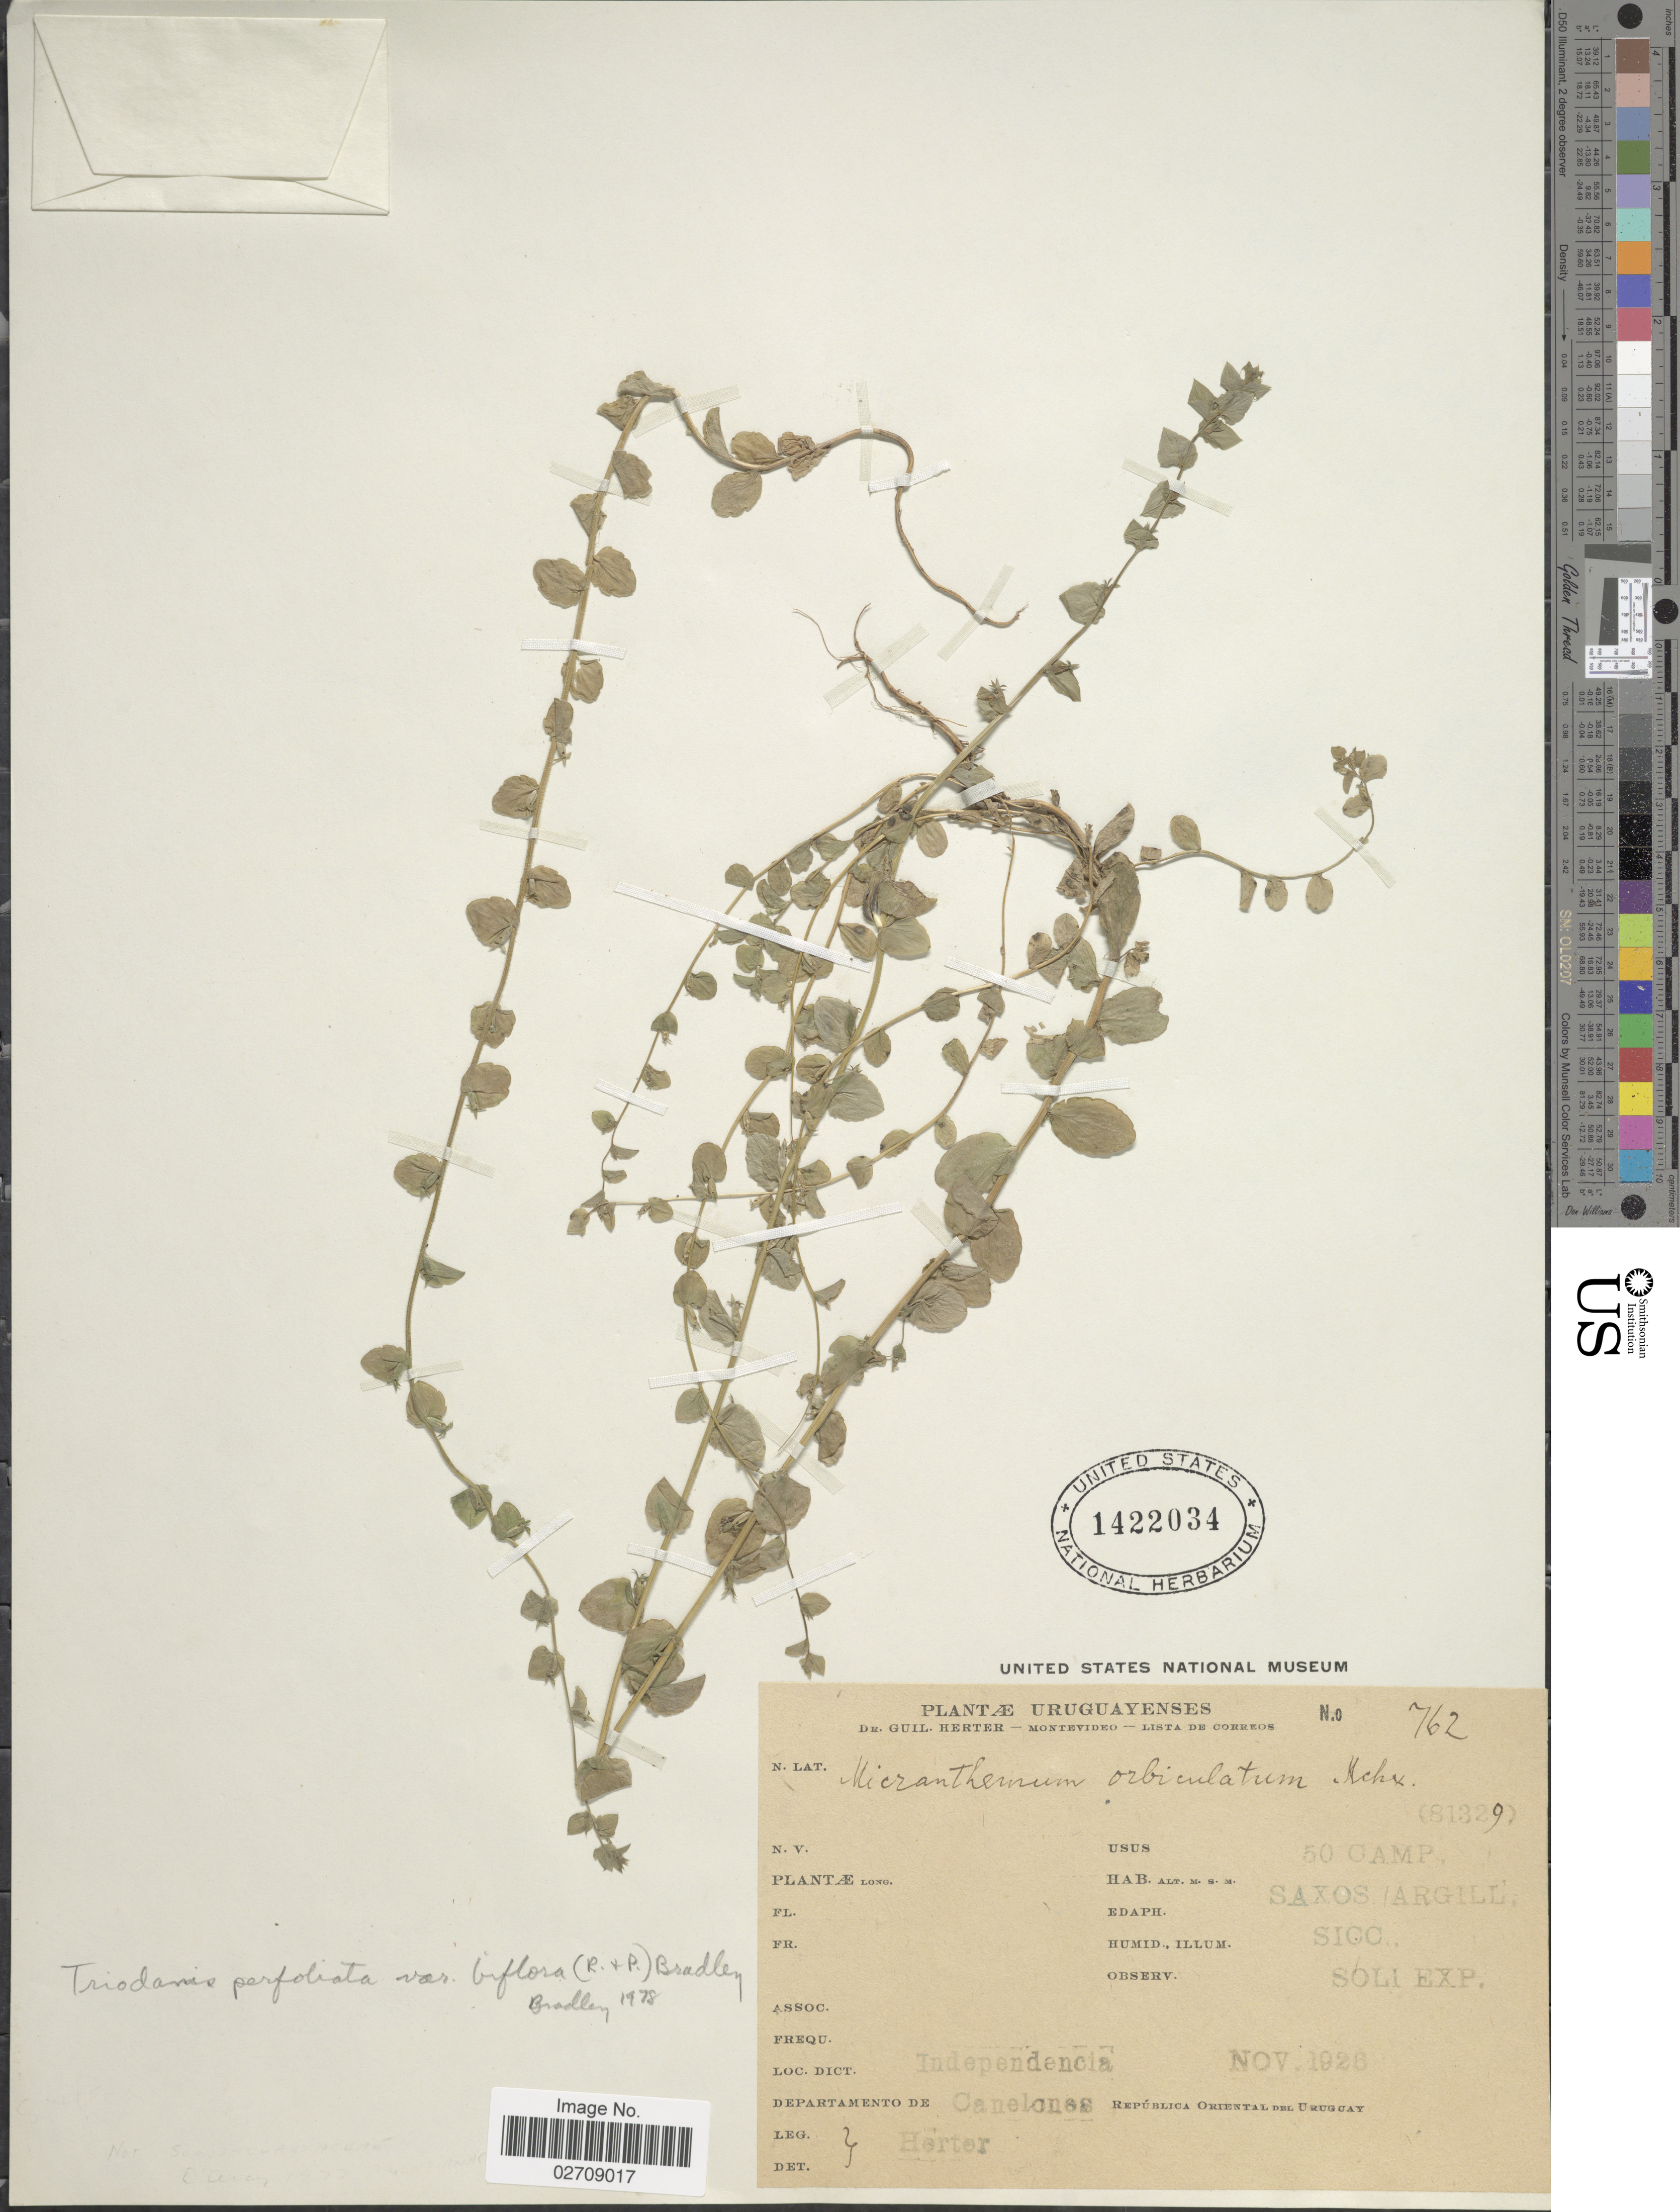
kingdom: Plantae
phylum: Tracheophyta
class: Magnoliopsida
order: Asterales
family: Campanulaceae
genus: Triodanis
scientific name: Triodanis perfoliata var. biflora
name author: (Ruiz & Pav.) Bradley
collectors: G. Herter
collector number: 762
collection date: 1926-11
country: Uruguay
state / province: Canelones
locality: Independencia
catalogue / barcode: US 1422034